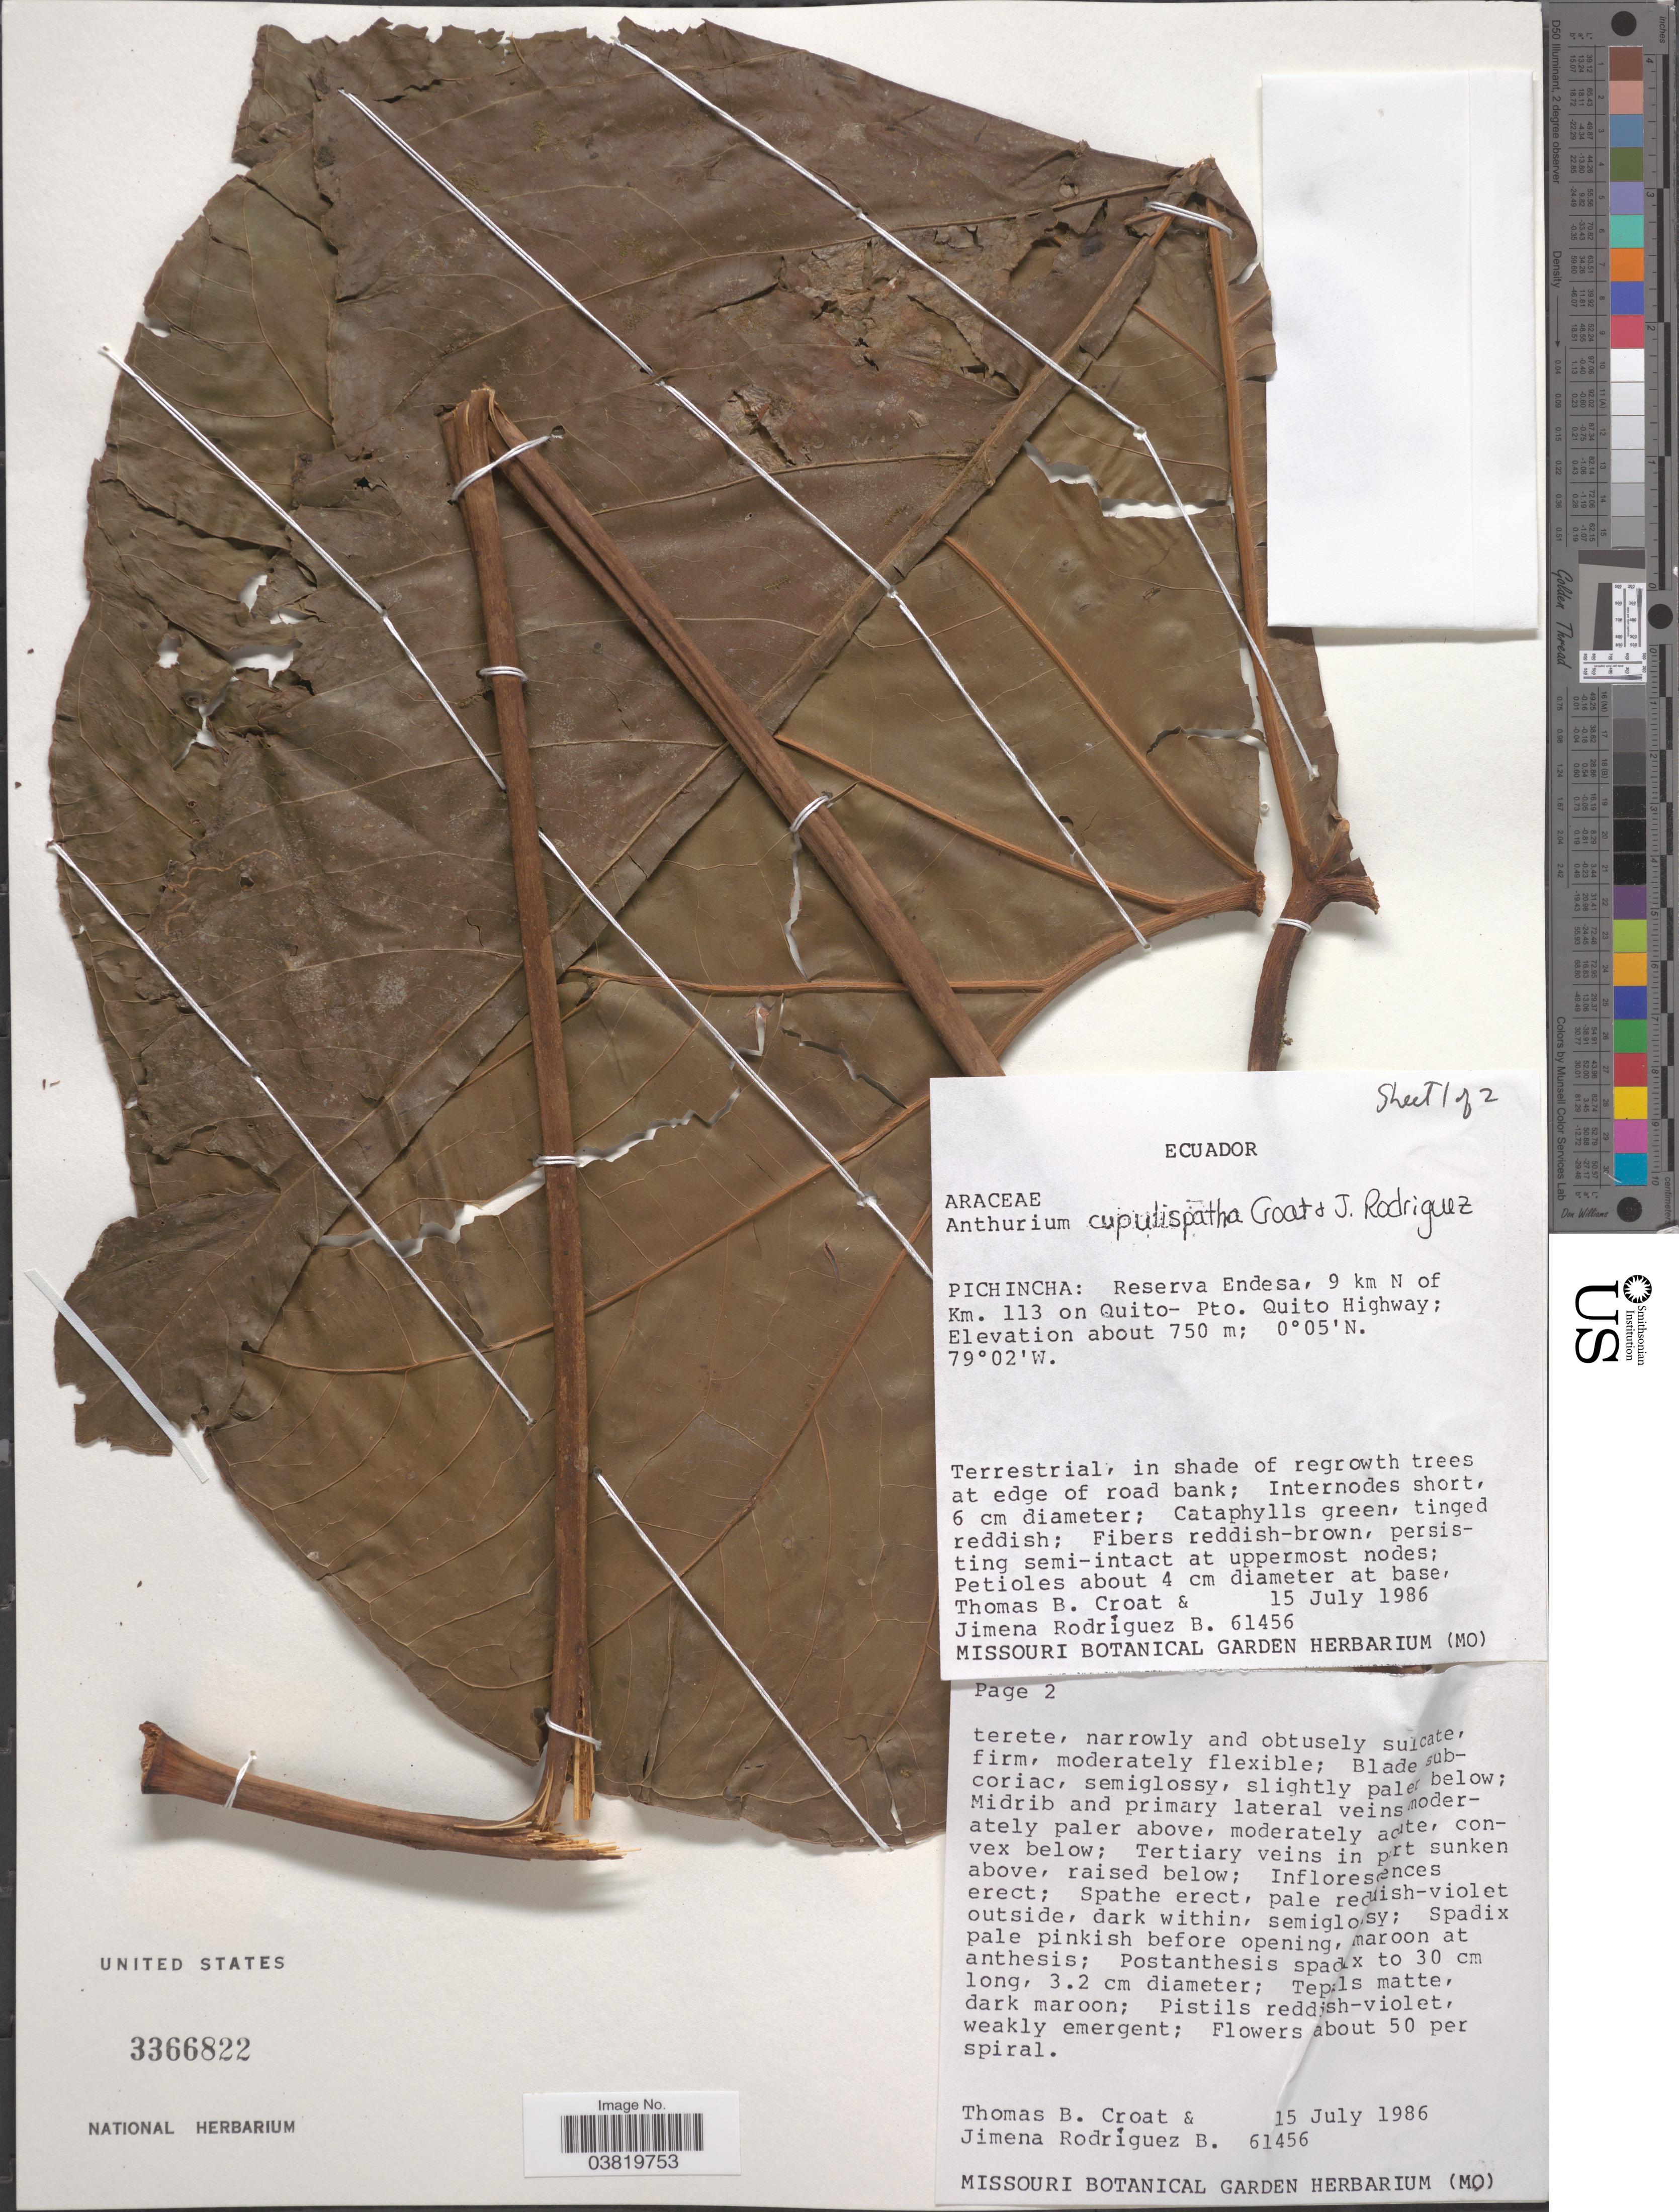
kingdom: Plantae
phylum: Tracheophyta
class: Liliopsida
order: Alismatales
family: Araceae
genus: Anthurium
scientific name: Anthurium cupulispathum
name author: Croat & J. Rodr.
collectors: T. B. Croat & J. Rodriguez B.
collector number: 61456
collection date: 1986-07-15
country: Ecuador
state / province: Pichincha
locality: Reserva Endesa, 9 km N of Km. 113 on Quito-Pto. Quito Highway.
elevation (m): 750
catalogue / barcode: US 3366822